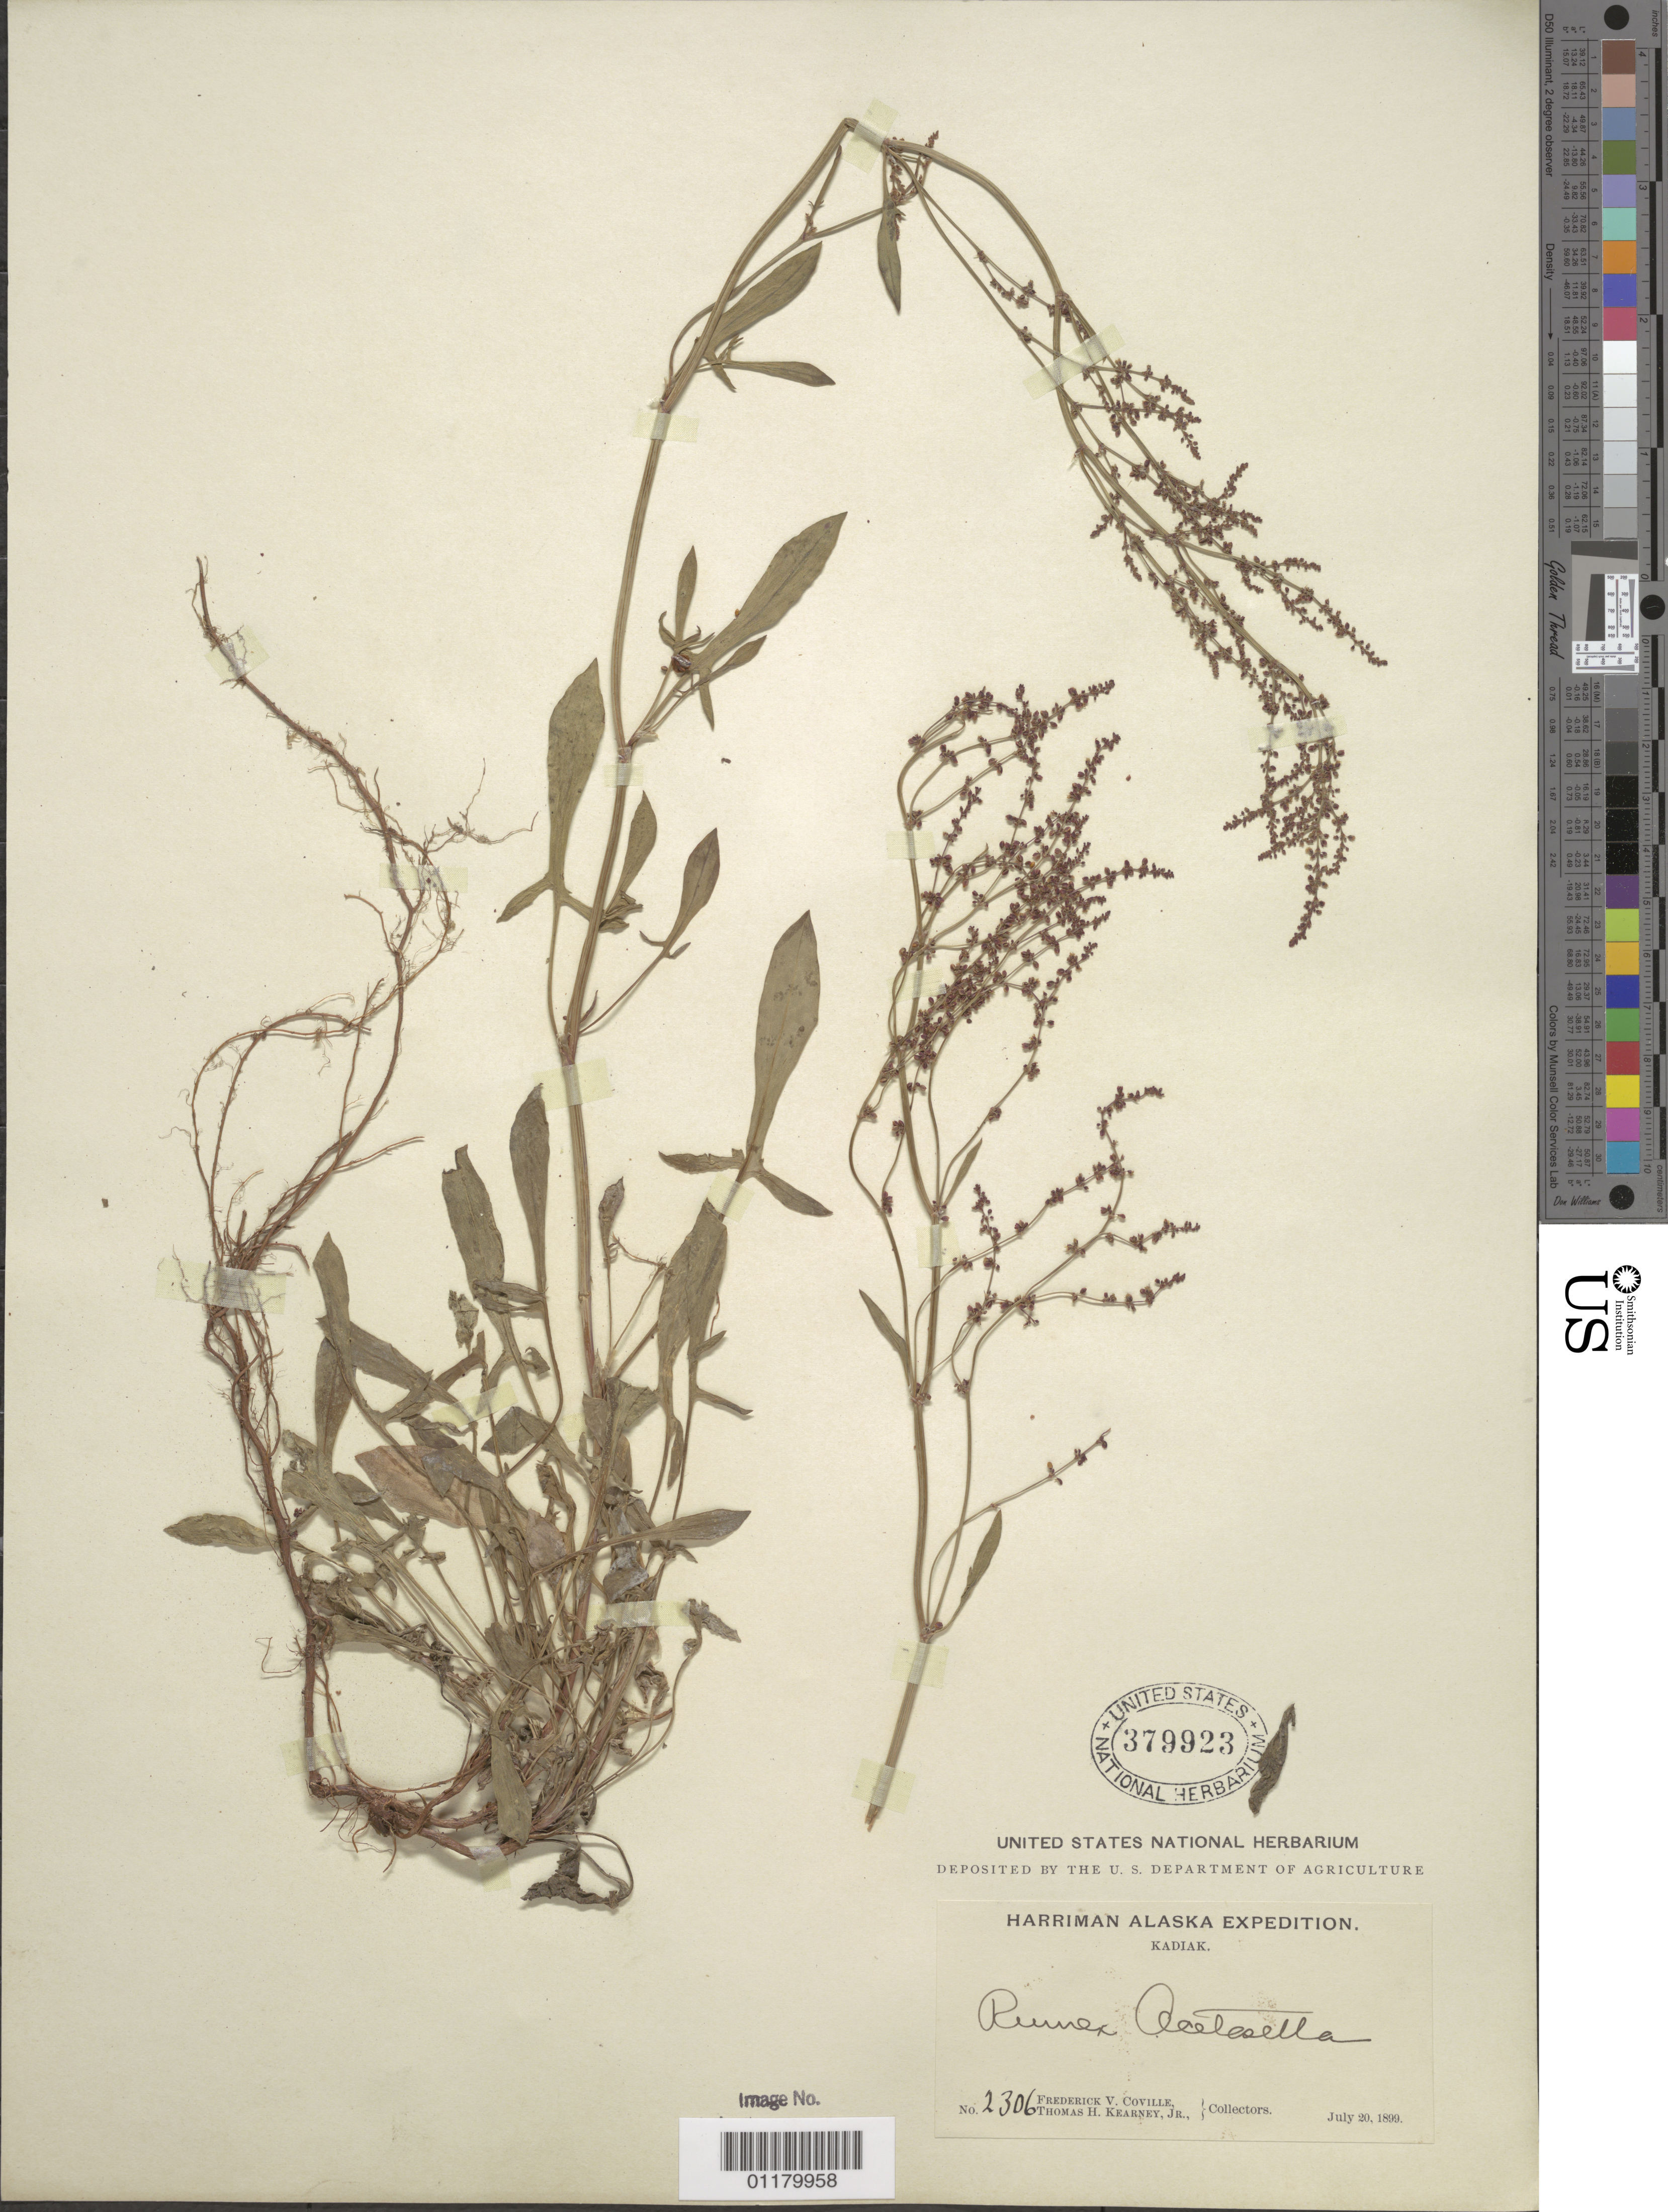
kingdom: Plantae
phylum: Tracheophyta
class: Magnoliopsida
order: Caryophyllales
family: Polygonaceae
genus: Rumex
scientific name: Rumex acetosella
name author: L.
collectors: F. V. Coville & T. H. Kearney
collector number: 2306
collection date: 1899-07-20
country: United States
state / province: Alaska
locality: Kadiak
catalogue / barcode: US 379923